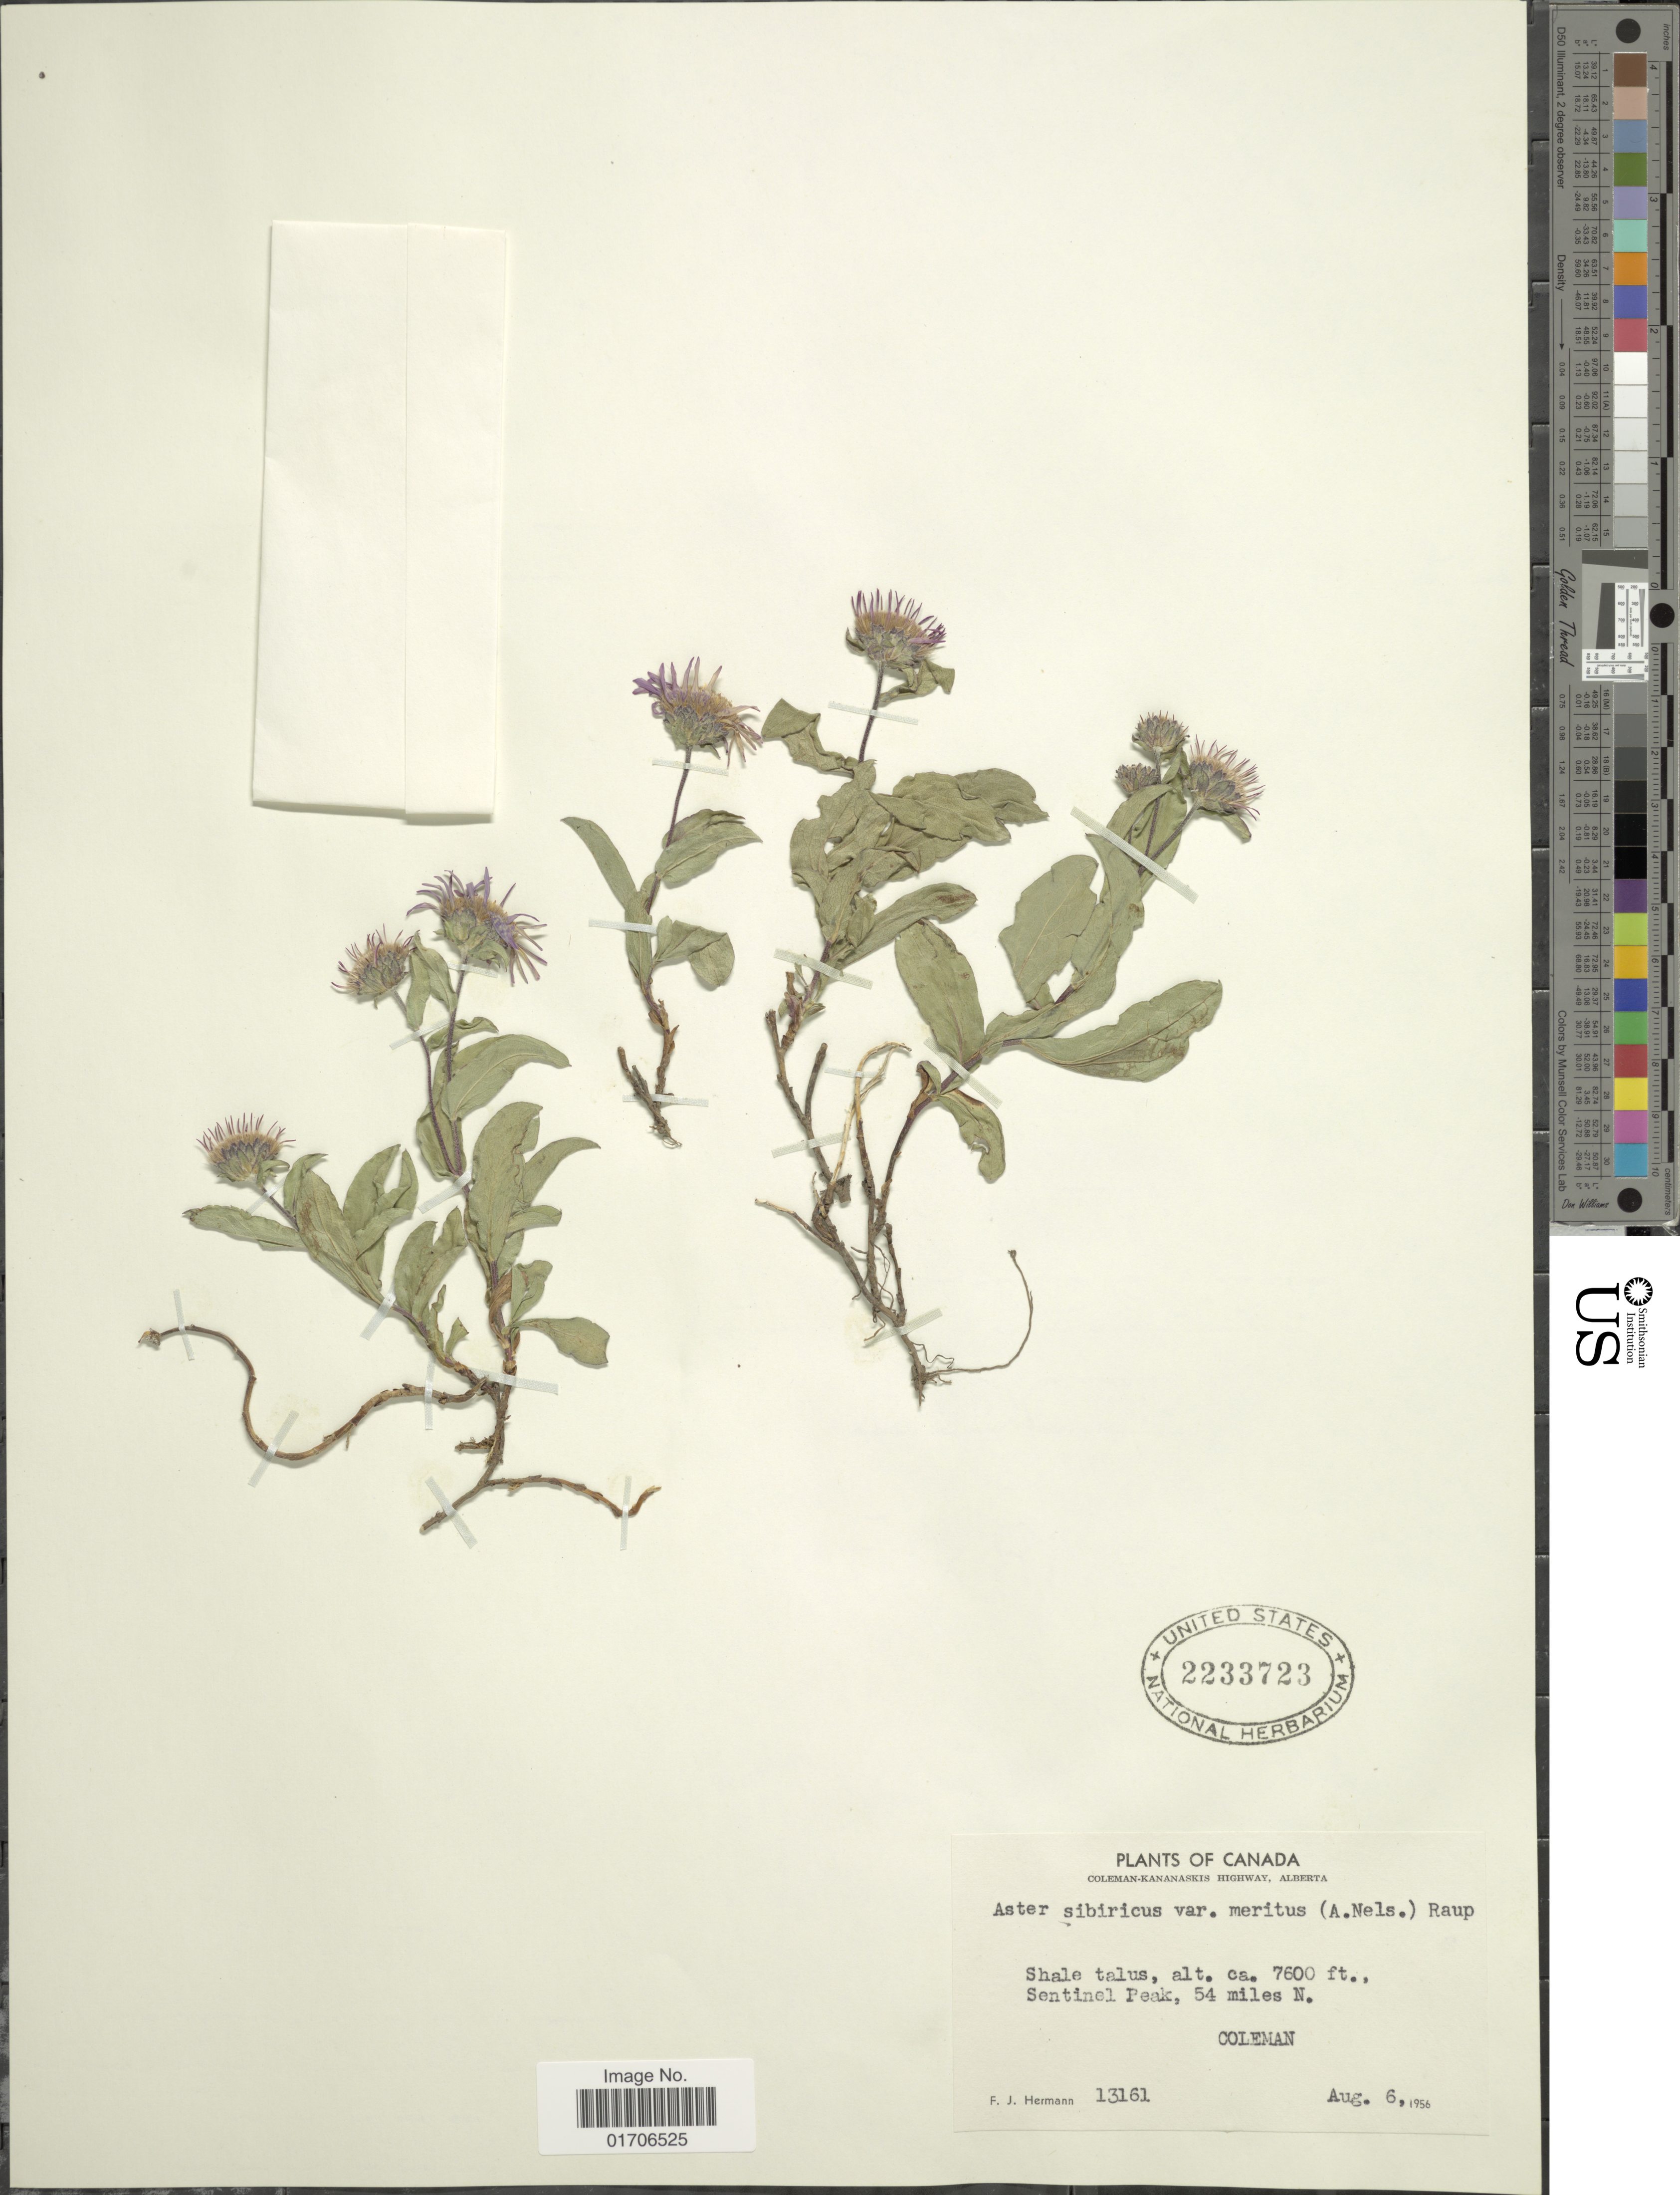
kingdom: Plantae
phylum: Tracheophyta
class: Magnoliopsida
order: Asterales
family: Asteraceae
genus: Eurybia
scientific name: Eurybia merita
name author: (A. Nelson) G.L. Nesom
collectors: F. J. Hermann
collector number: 13161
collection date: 1956-08-06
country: Canada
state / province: Alberta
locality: Coleman-Kananaskis Highway, Alberta. Sentinel Peak, 54 miles N. Coleman.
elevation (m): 2316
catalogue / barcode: US 2233723